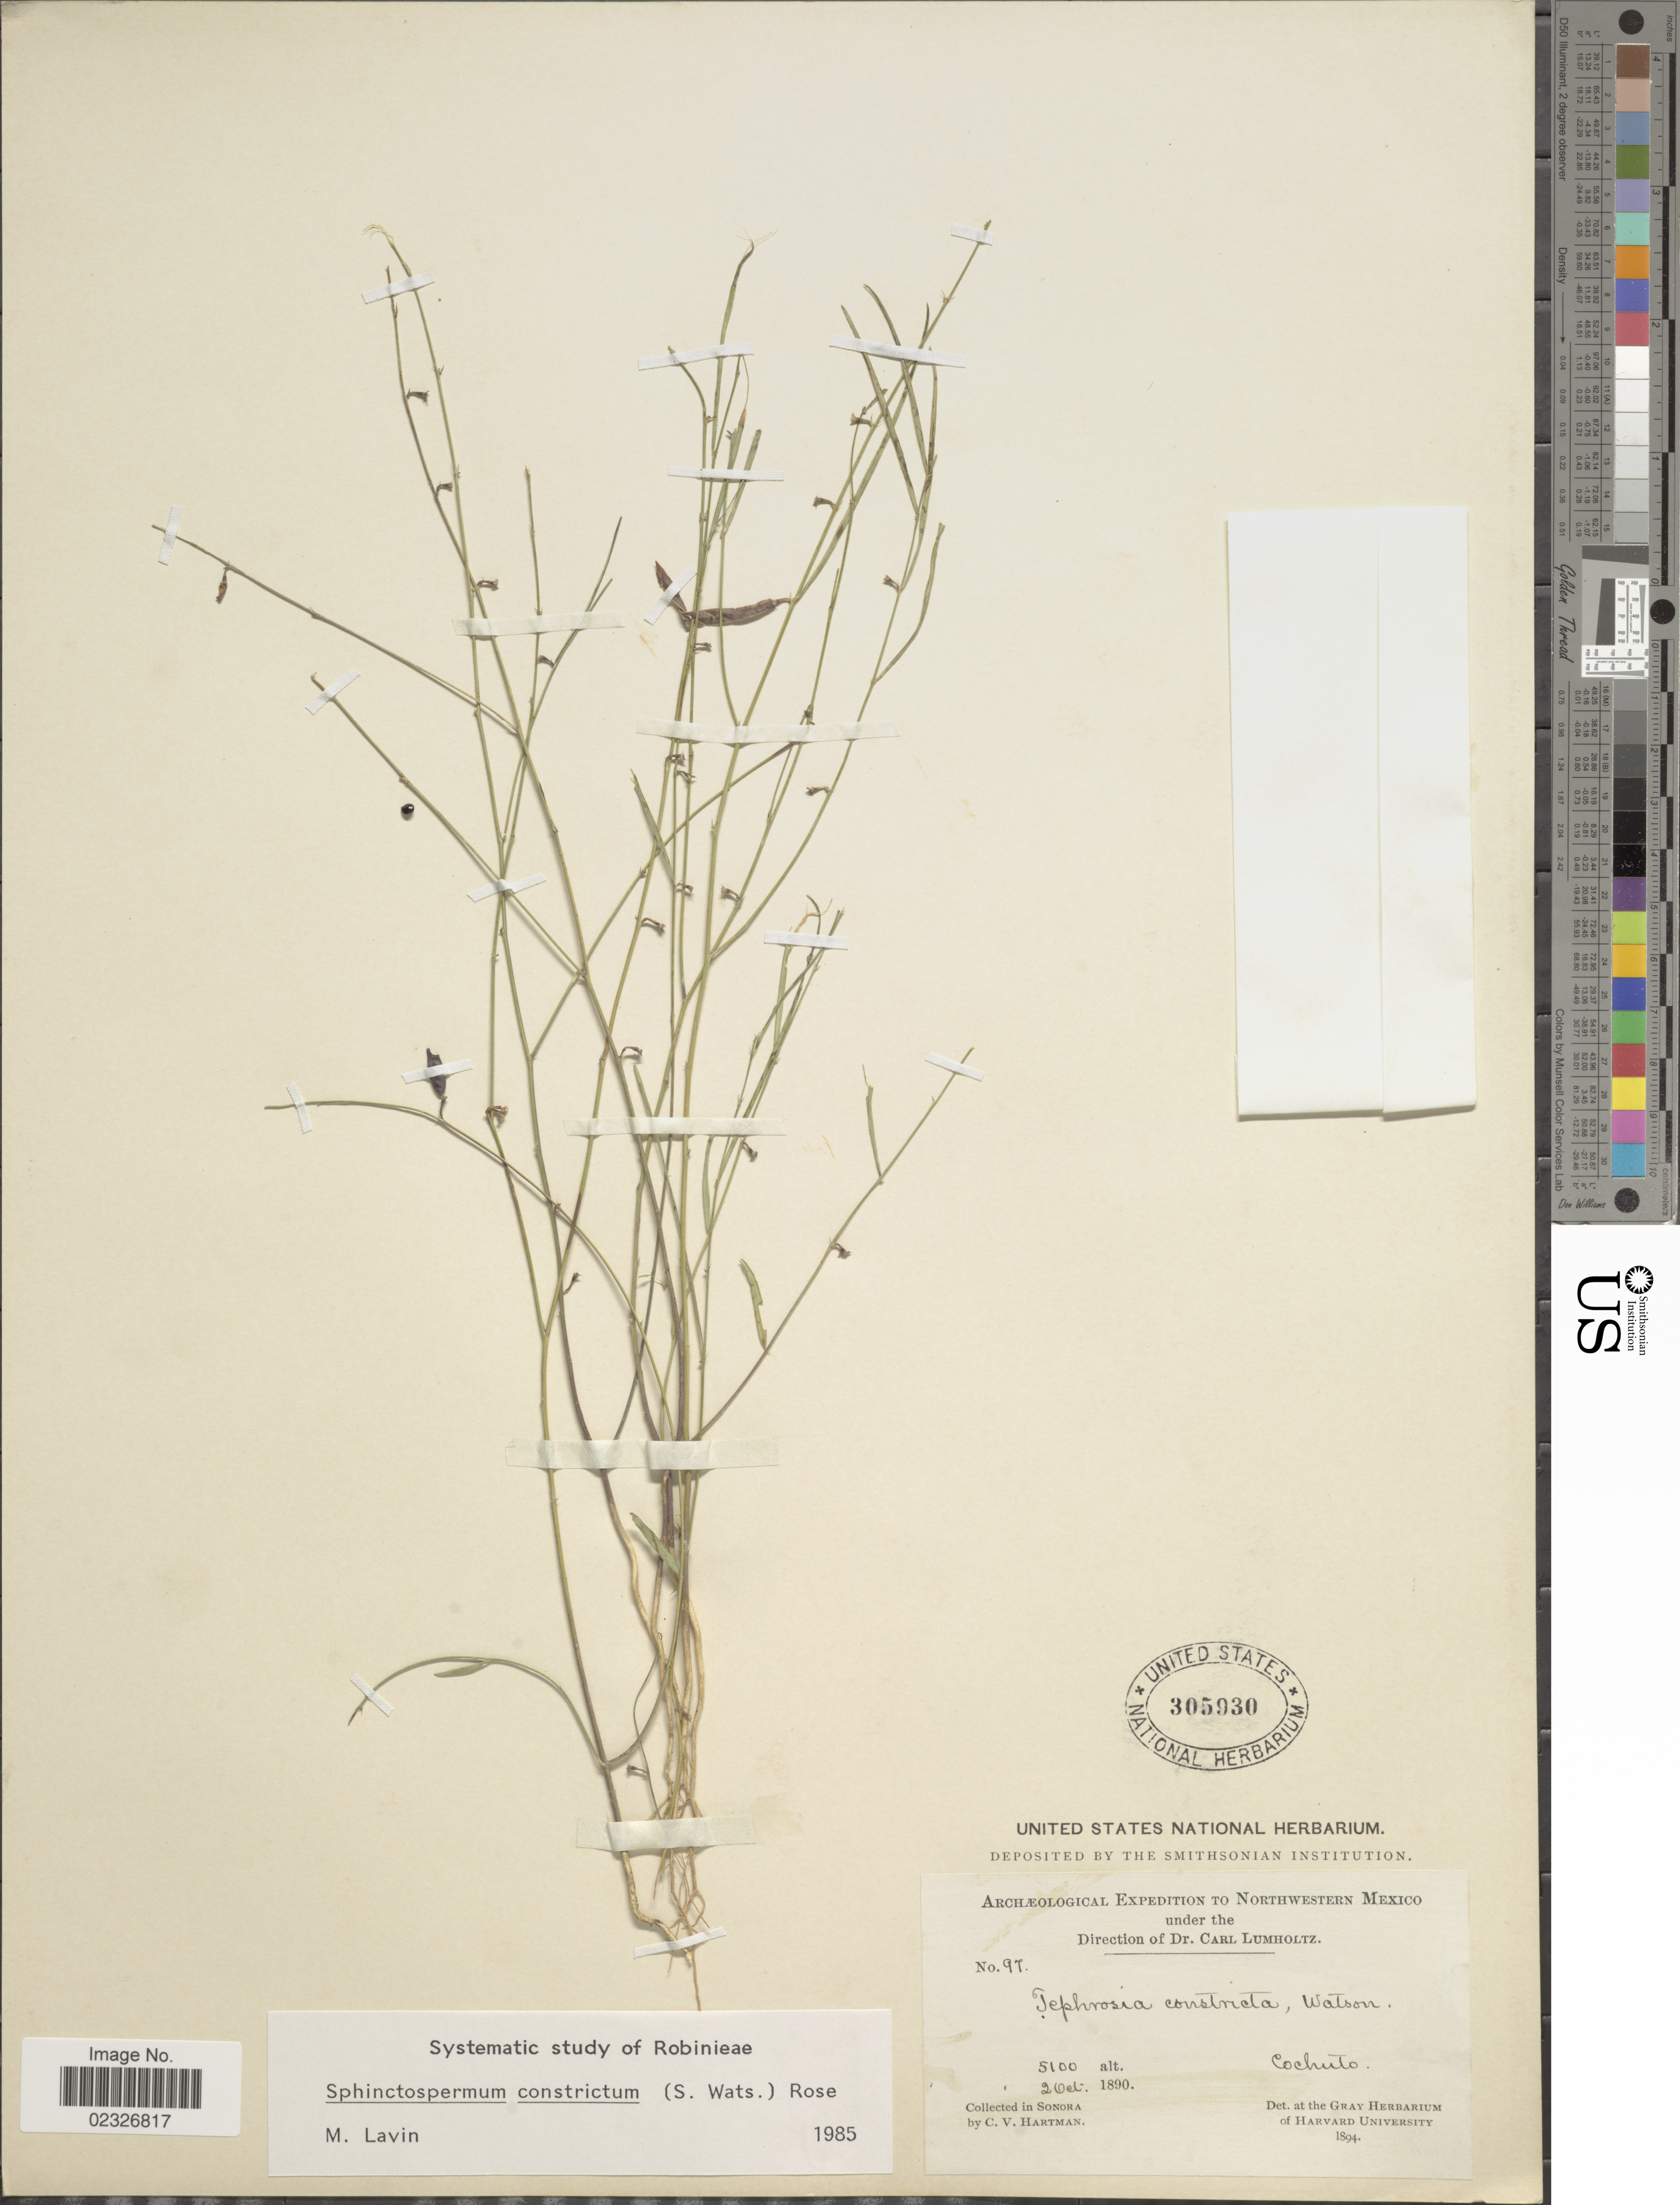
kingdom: Plantae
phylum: Tracheophyta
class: Magnoliopsida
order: Fabales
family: Fabaceae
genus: Sphinctospermum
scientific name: Sphinctospermum constrictum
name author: (S. Watson) Rose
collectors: C. V. Hartman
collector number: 97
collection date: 1890-10-02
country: Mexico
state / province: Sonora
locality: Cochuto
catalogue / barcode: US 305930